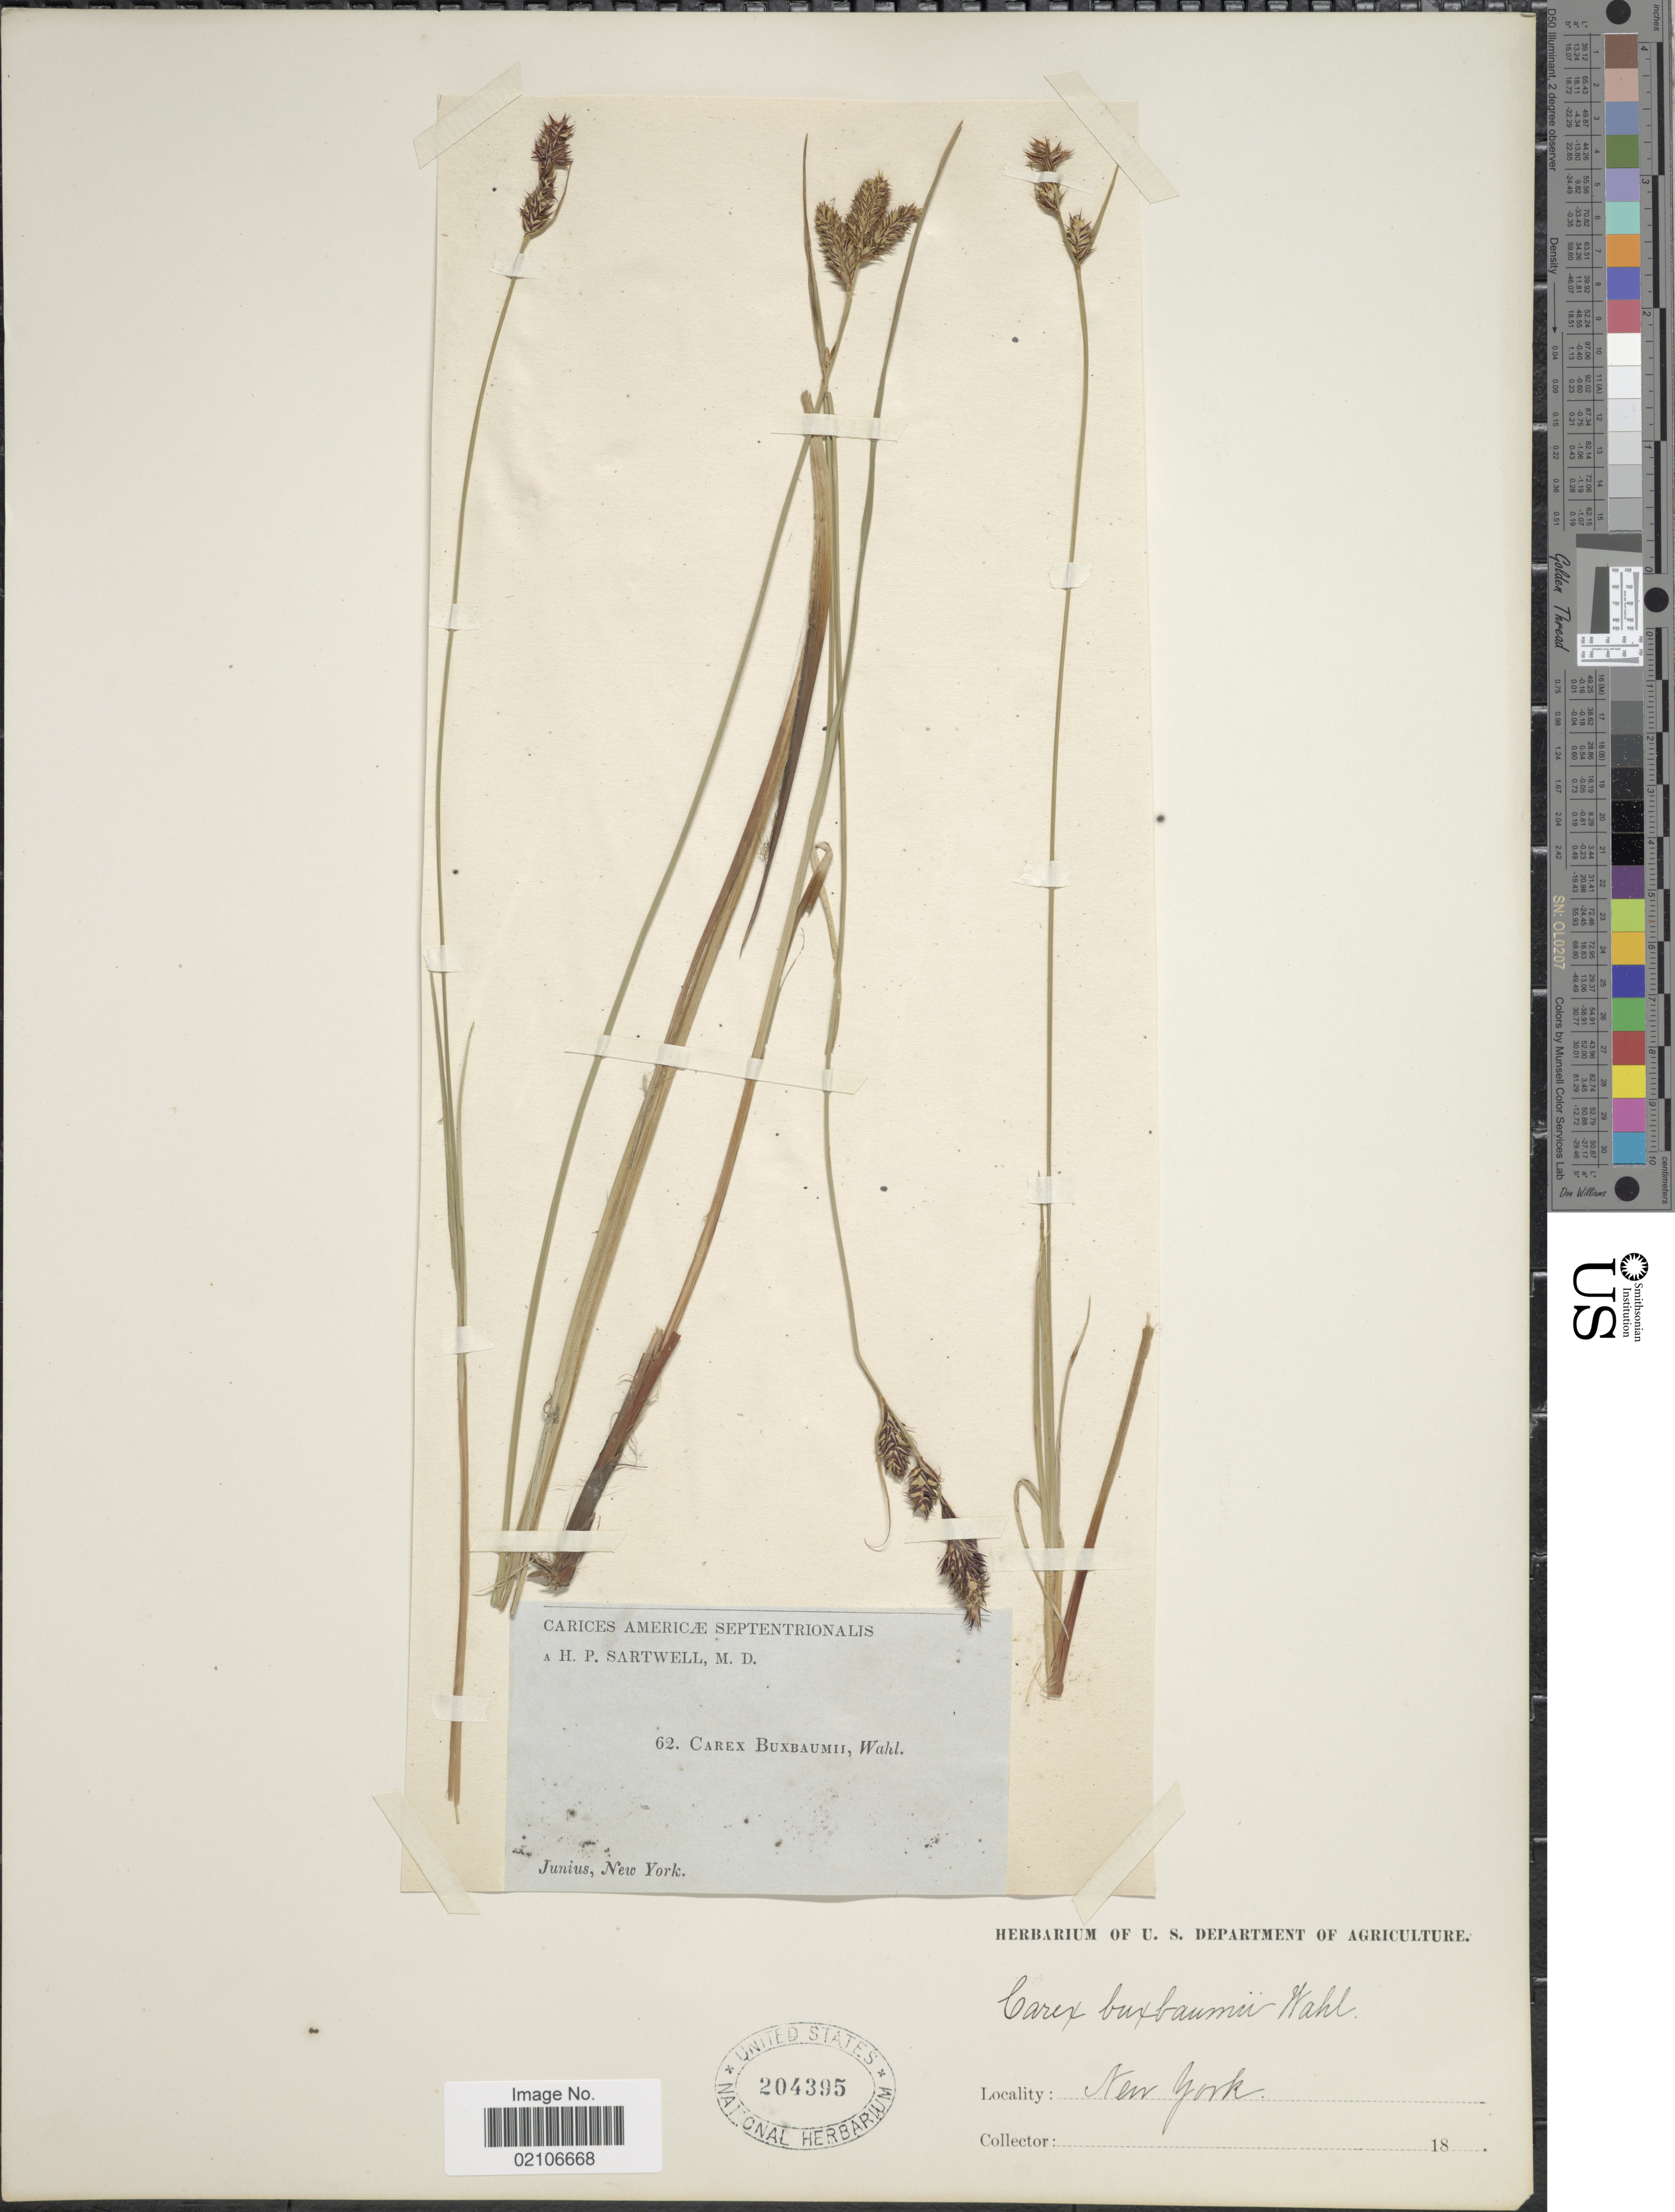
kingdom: Plantae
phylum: Tracheophyta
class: Liliopsida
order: Poales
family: Cyperaceae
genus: Carex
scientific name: Carex buxbaumii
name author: Wahlenb.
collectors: H. P. Sartwell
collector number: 62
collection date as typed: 18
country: United States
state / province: New York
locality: Junius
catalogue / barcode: US 204395